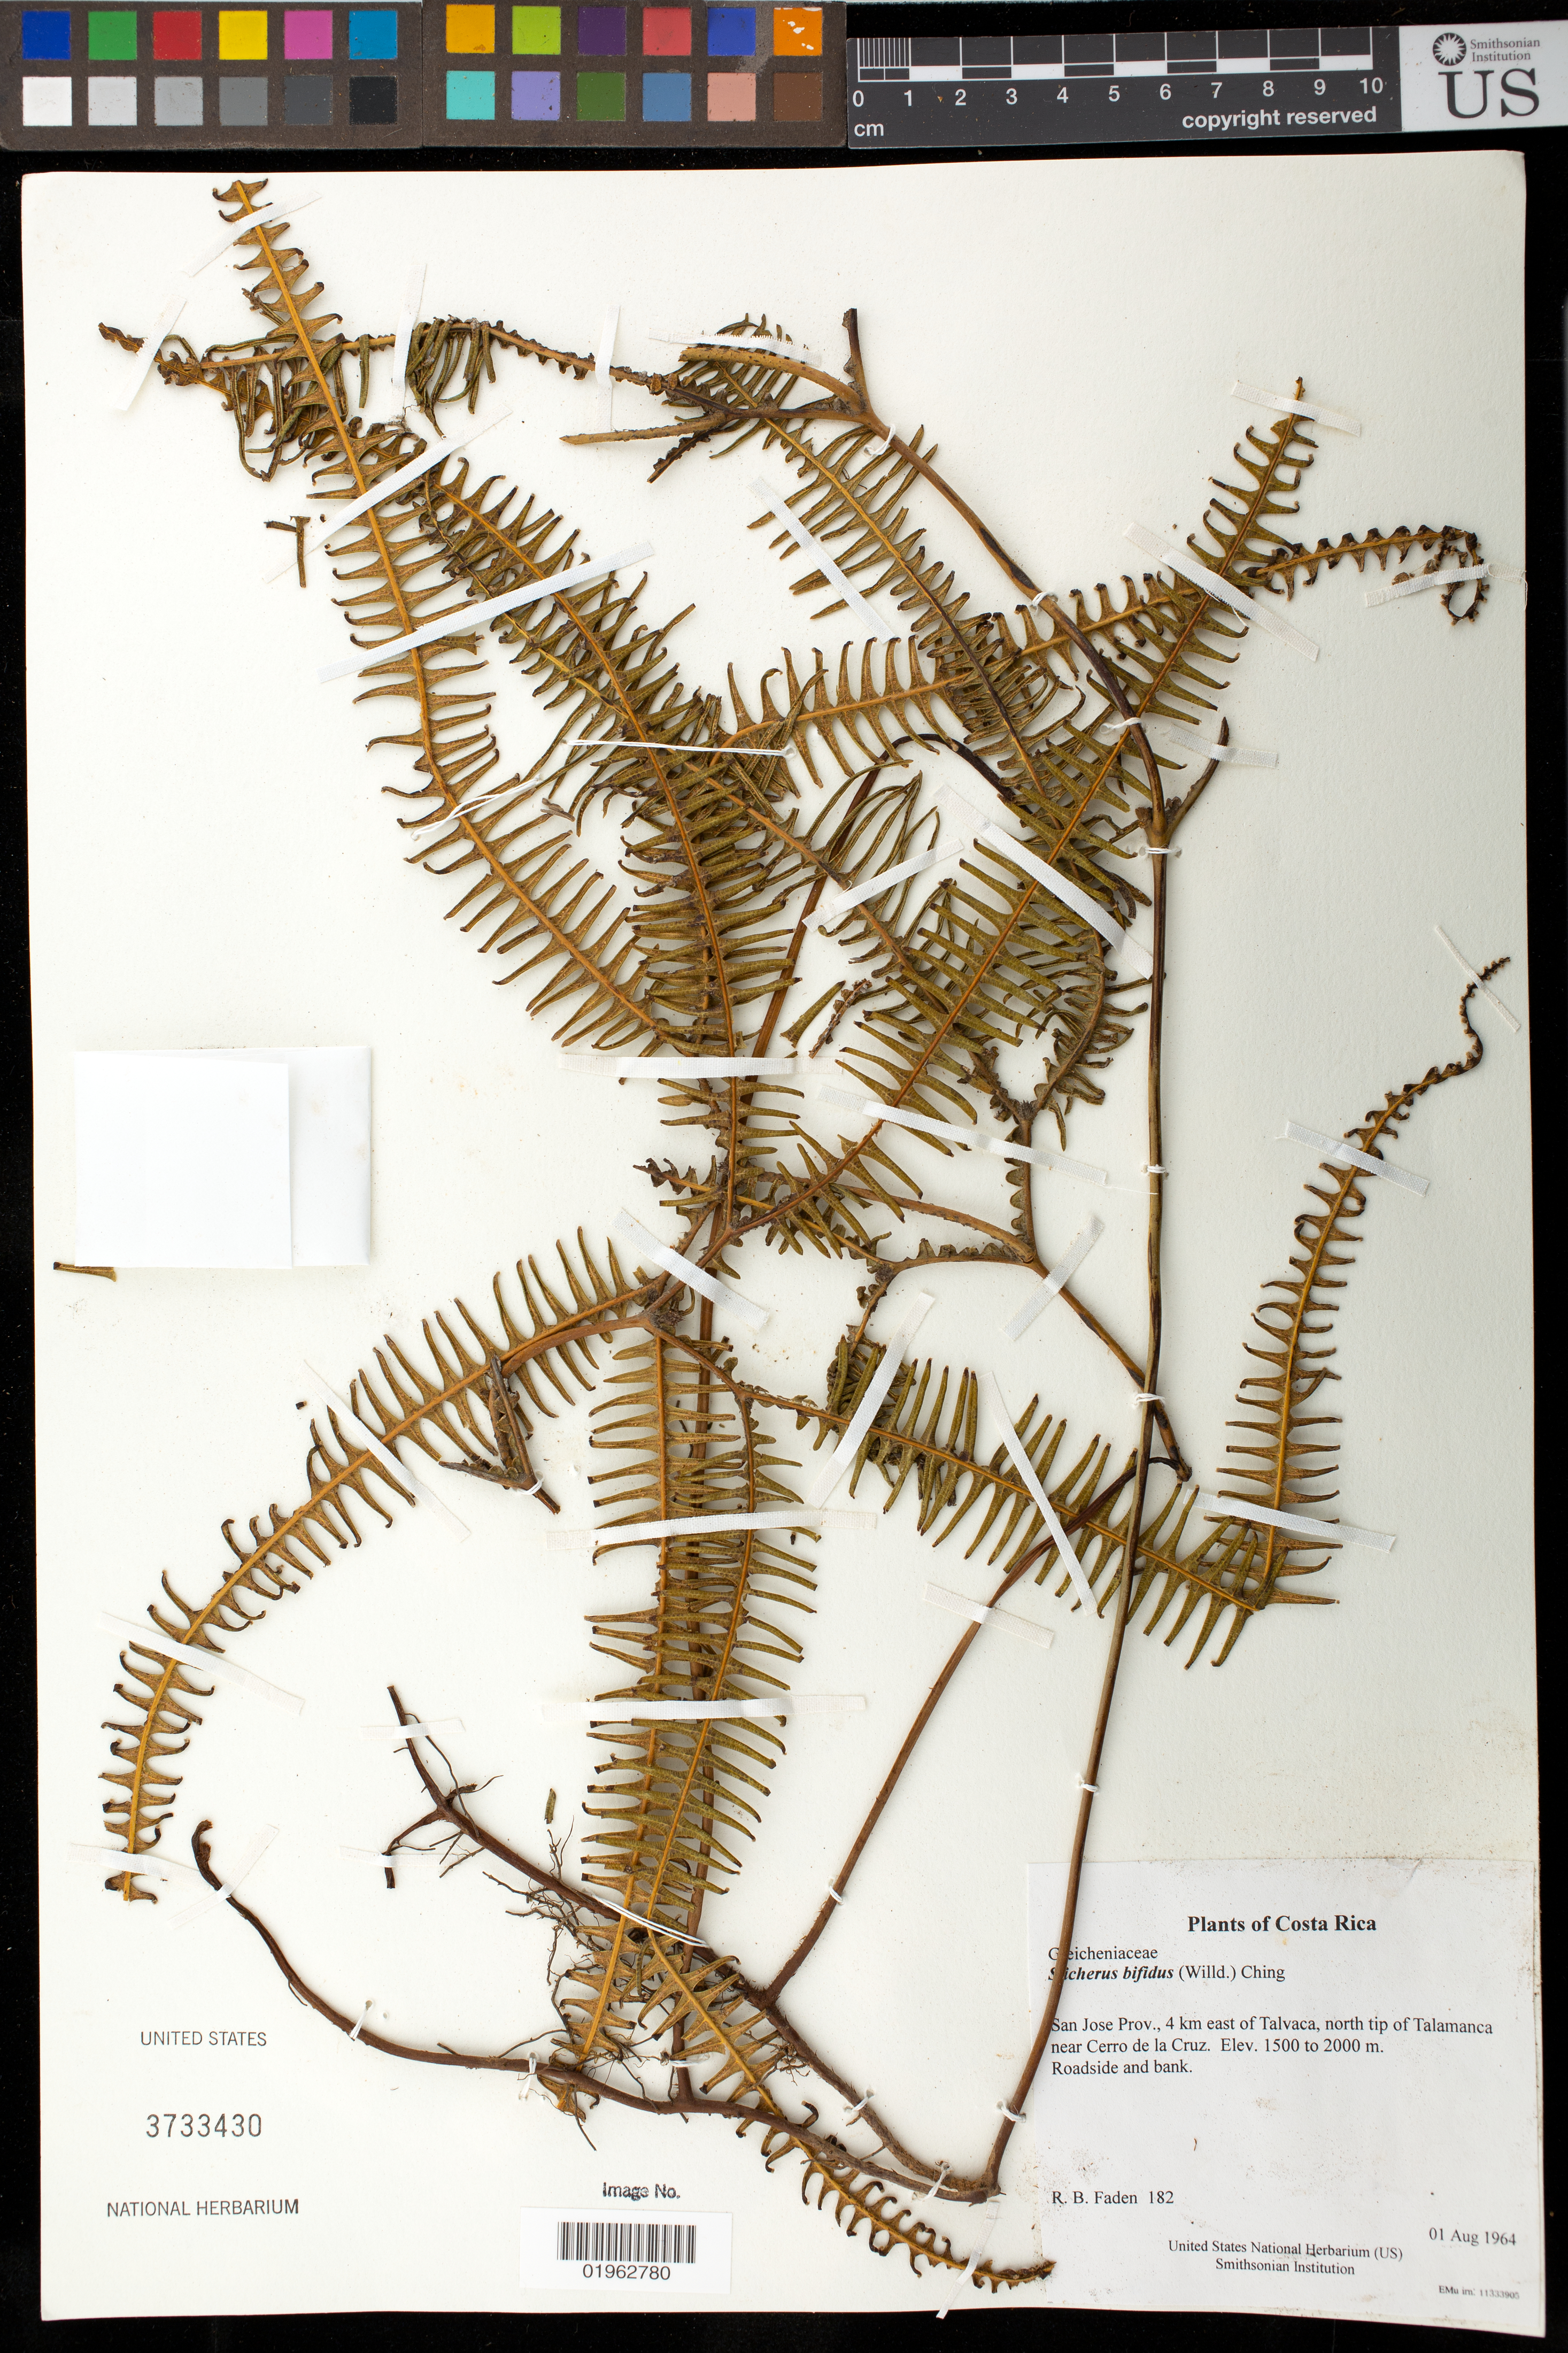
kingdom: Plantae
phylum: Tracheophyta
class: Polypodiopsida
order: Gleicheniales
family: Gleicheniaceae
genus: Sticherus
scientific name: Sticherus bifidus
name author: (Willd.) Ching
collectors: R. B. Faden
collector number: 182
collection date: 1964-08-01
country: Costa Rica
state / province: San Jose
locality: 4 km east of Talvaca, north tip of Talamanca near Cerro de la Cruz.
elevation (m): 1500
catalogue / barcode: US 3733430